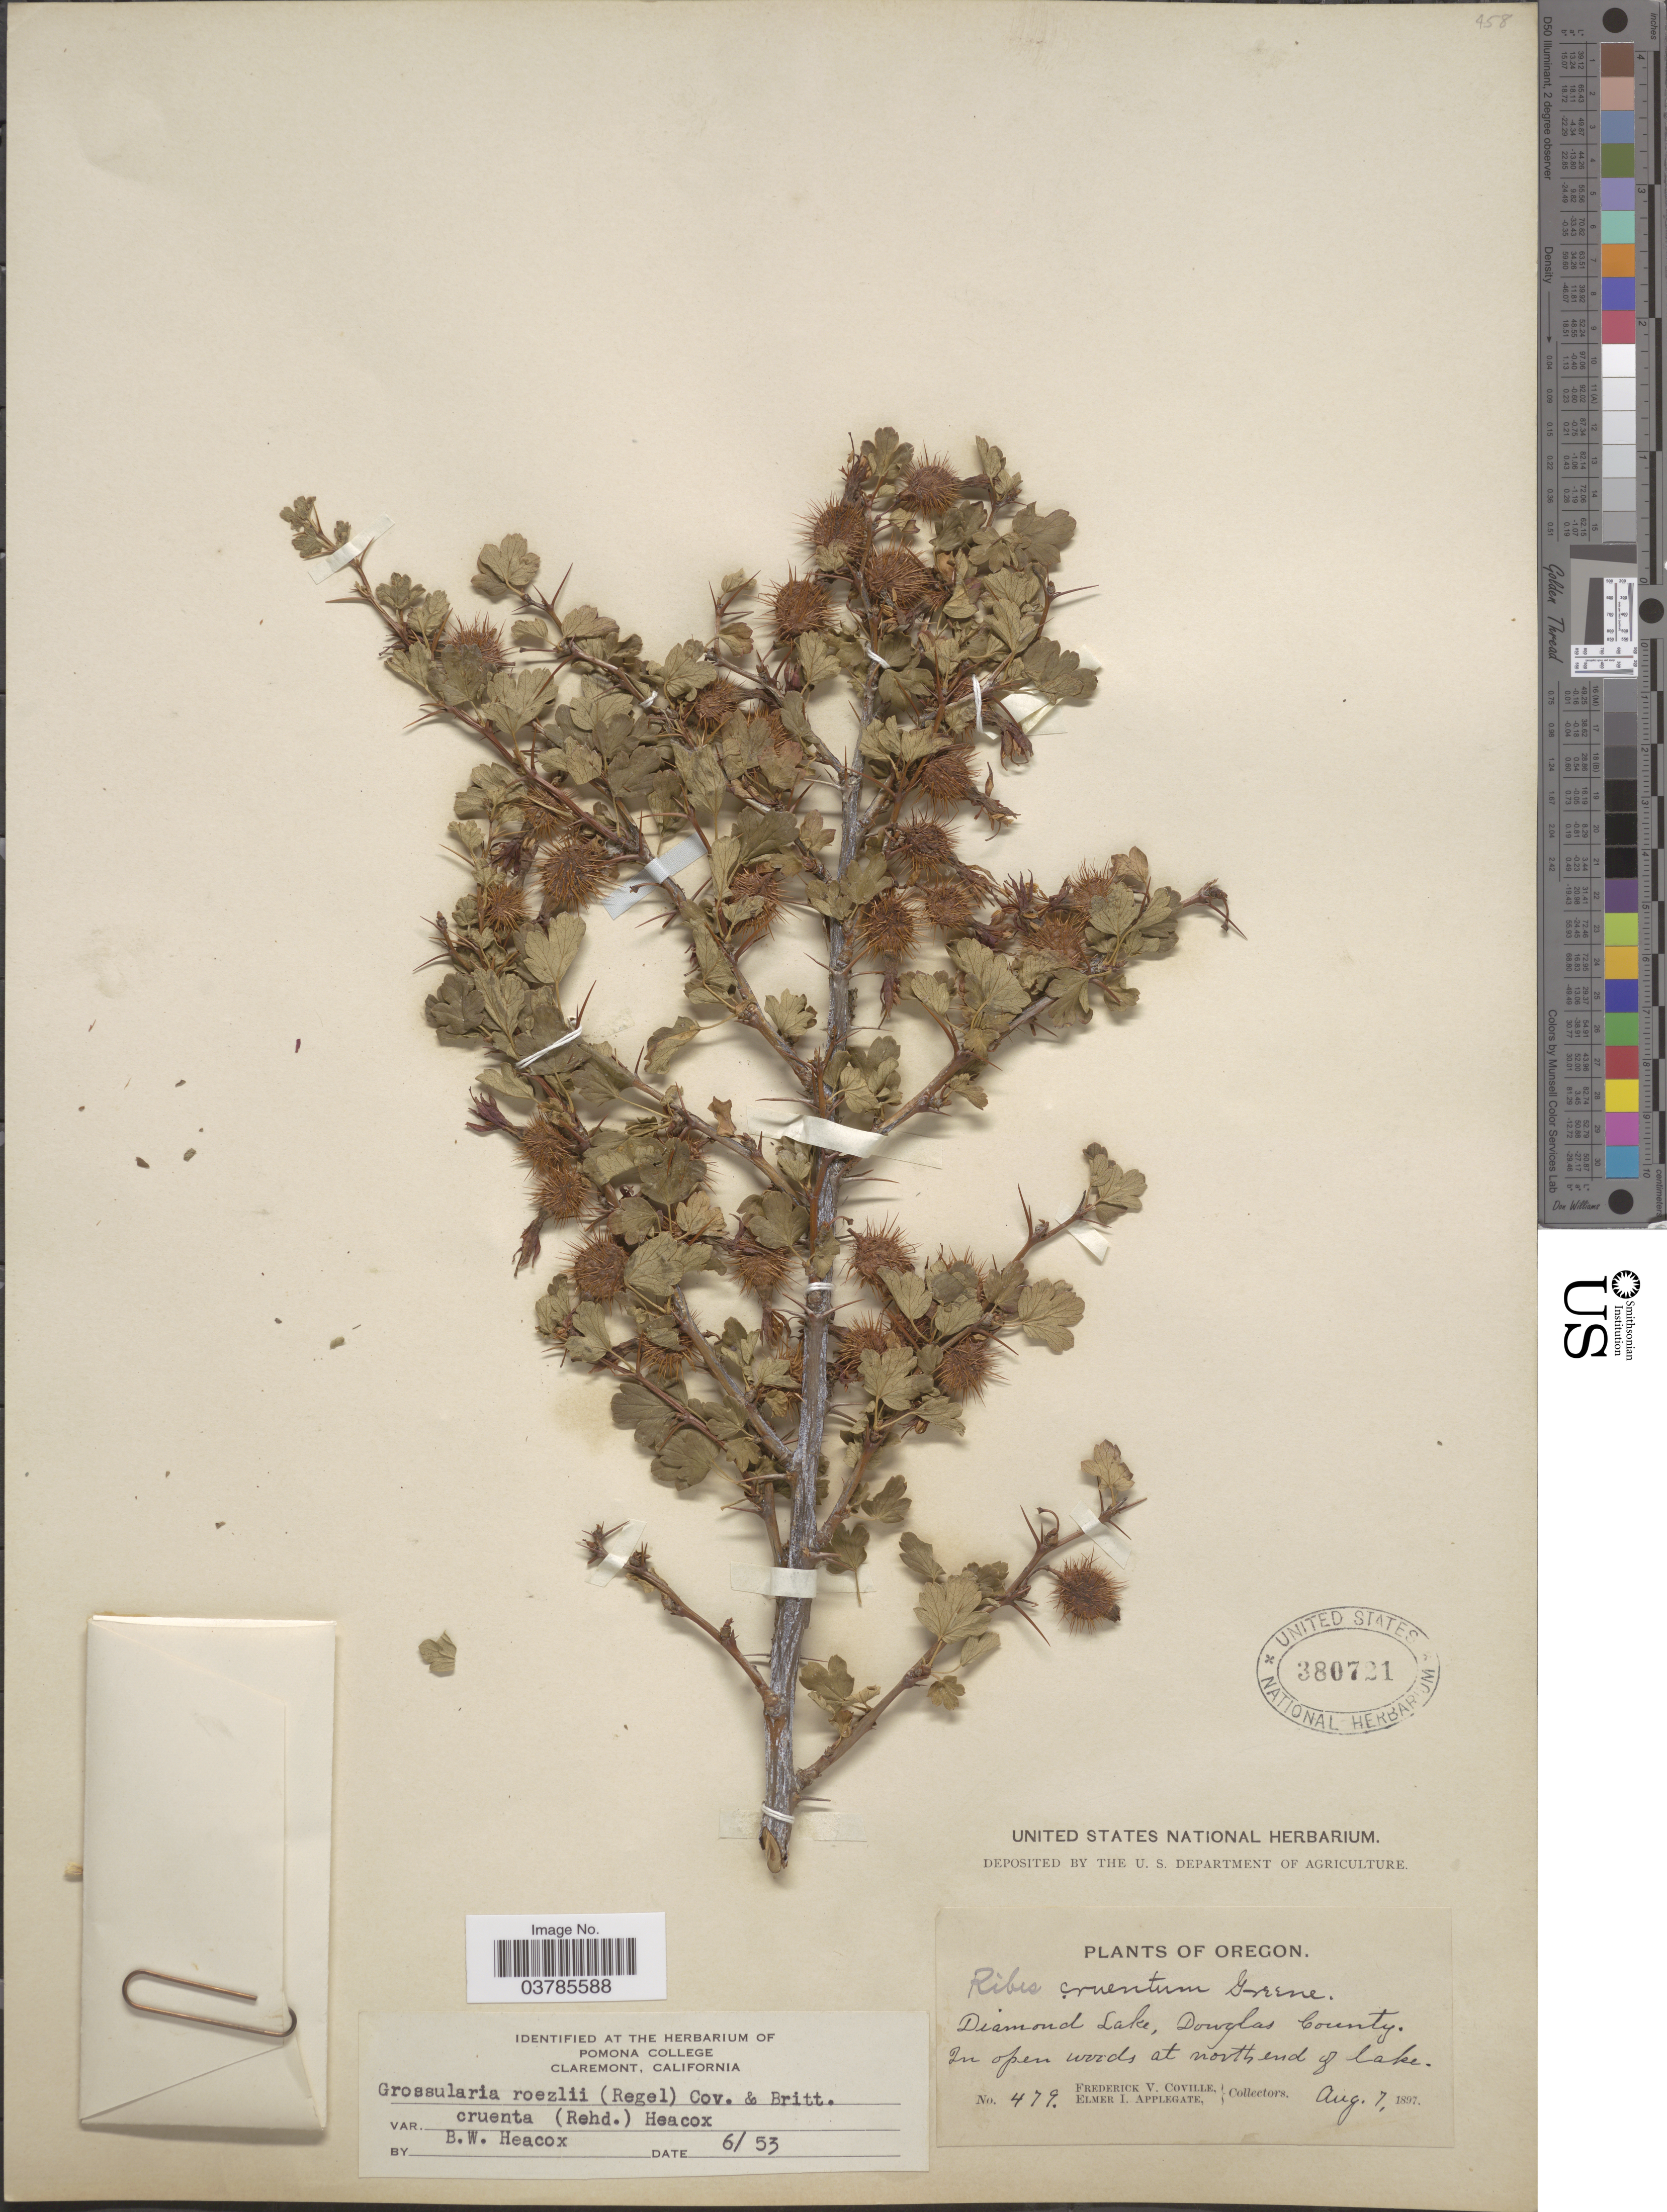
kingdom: Plantae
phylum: Tracheophyta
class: Magnoliopsida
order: Saxifragales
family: Grossulariaceae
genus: Ribes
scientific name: Ribes roezlii var. cruentum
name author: (Greene) Rehder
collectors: F. V. Coville & E. I. Applegate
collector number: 479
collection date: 1897-08-07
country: United States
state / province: Oregon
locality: Diamond Lake, Douglas County.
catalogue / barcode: US 380721